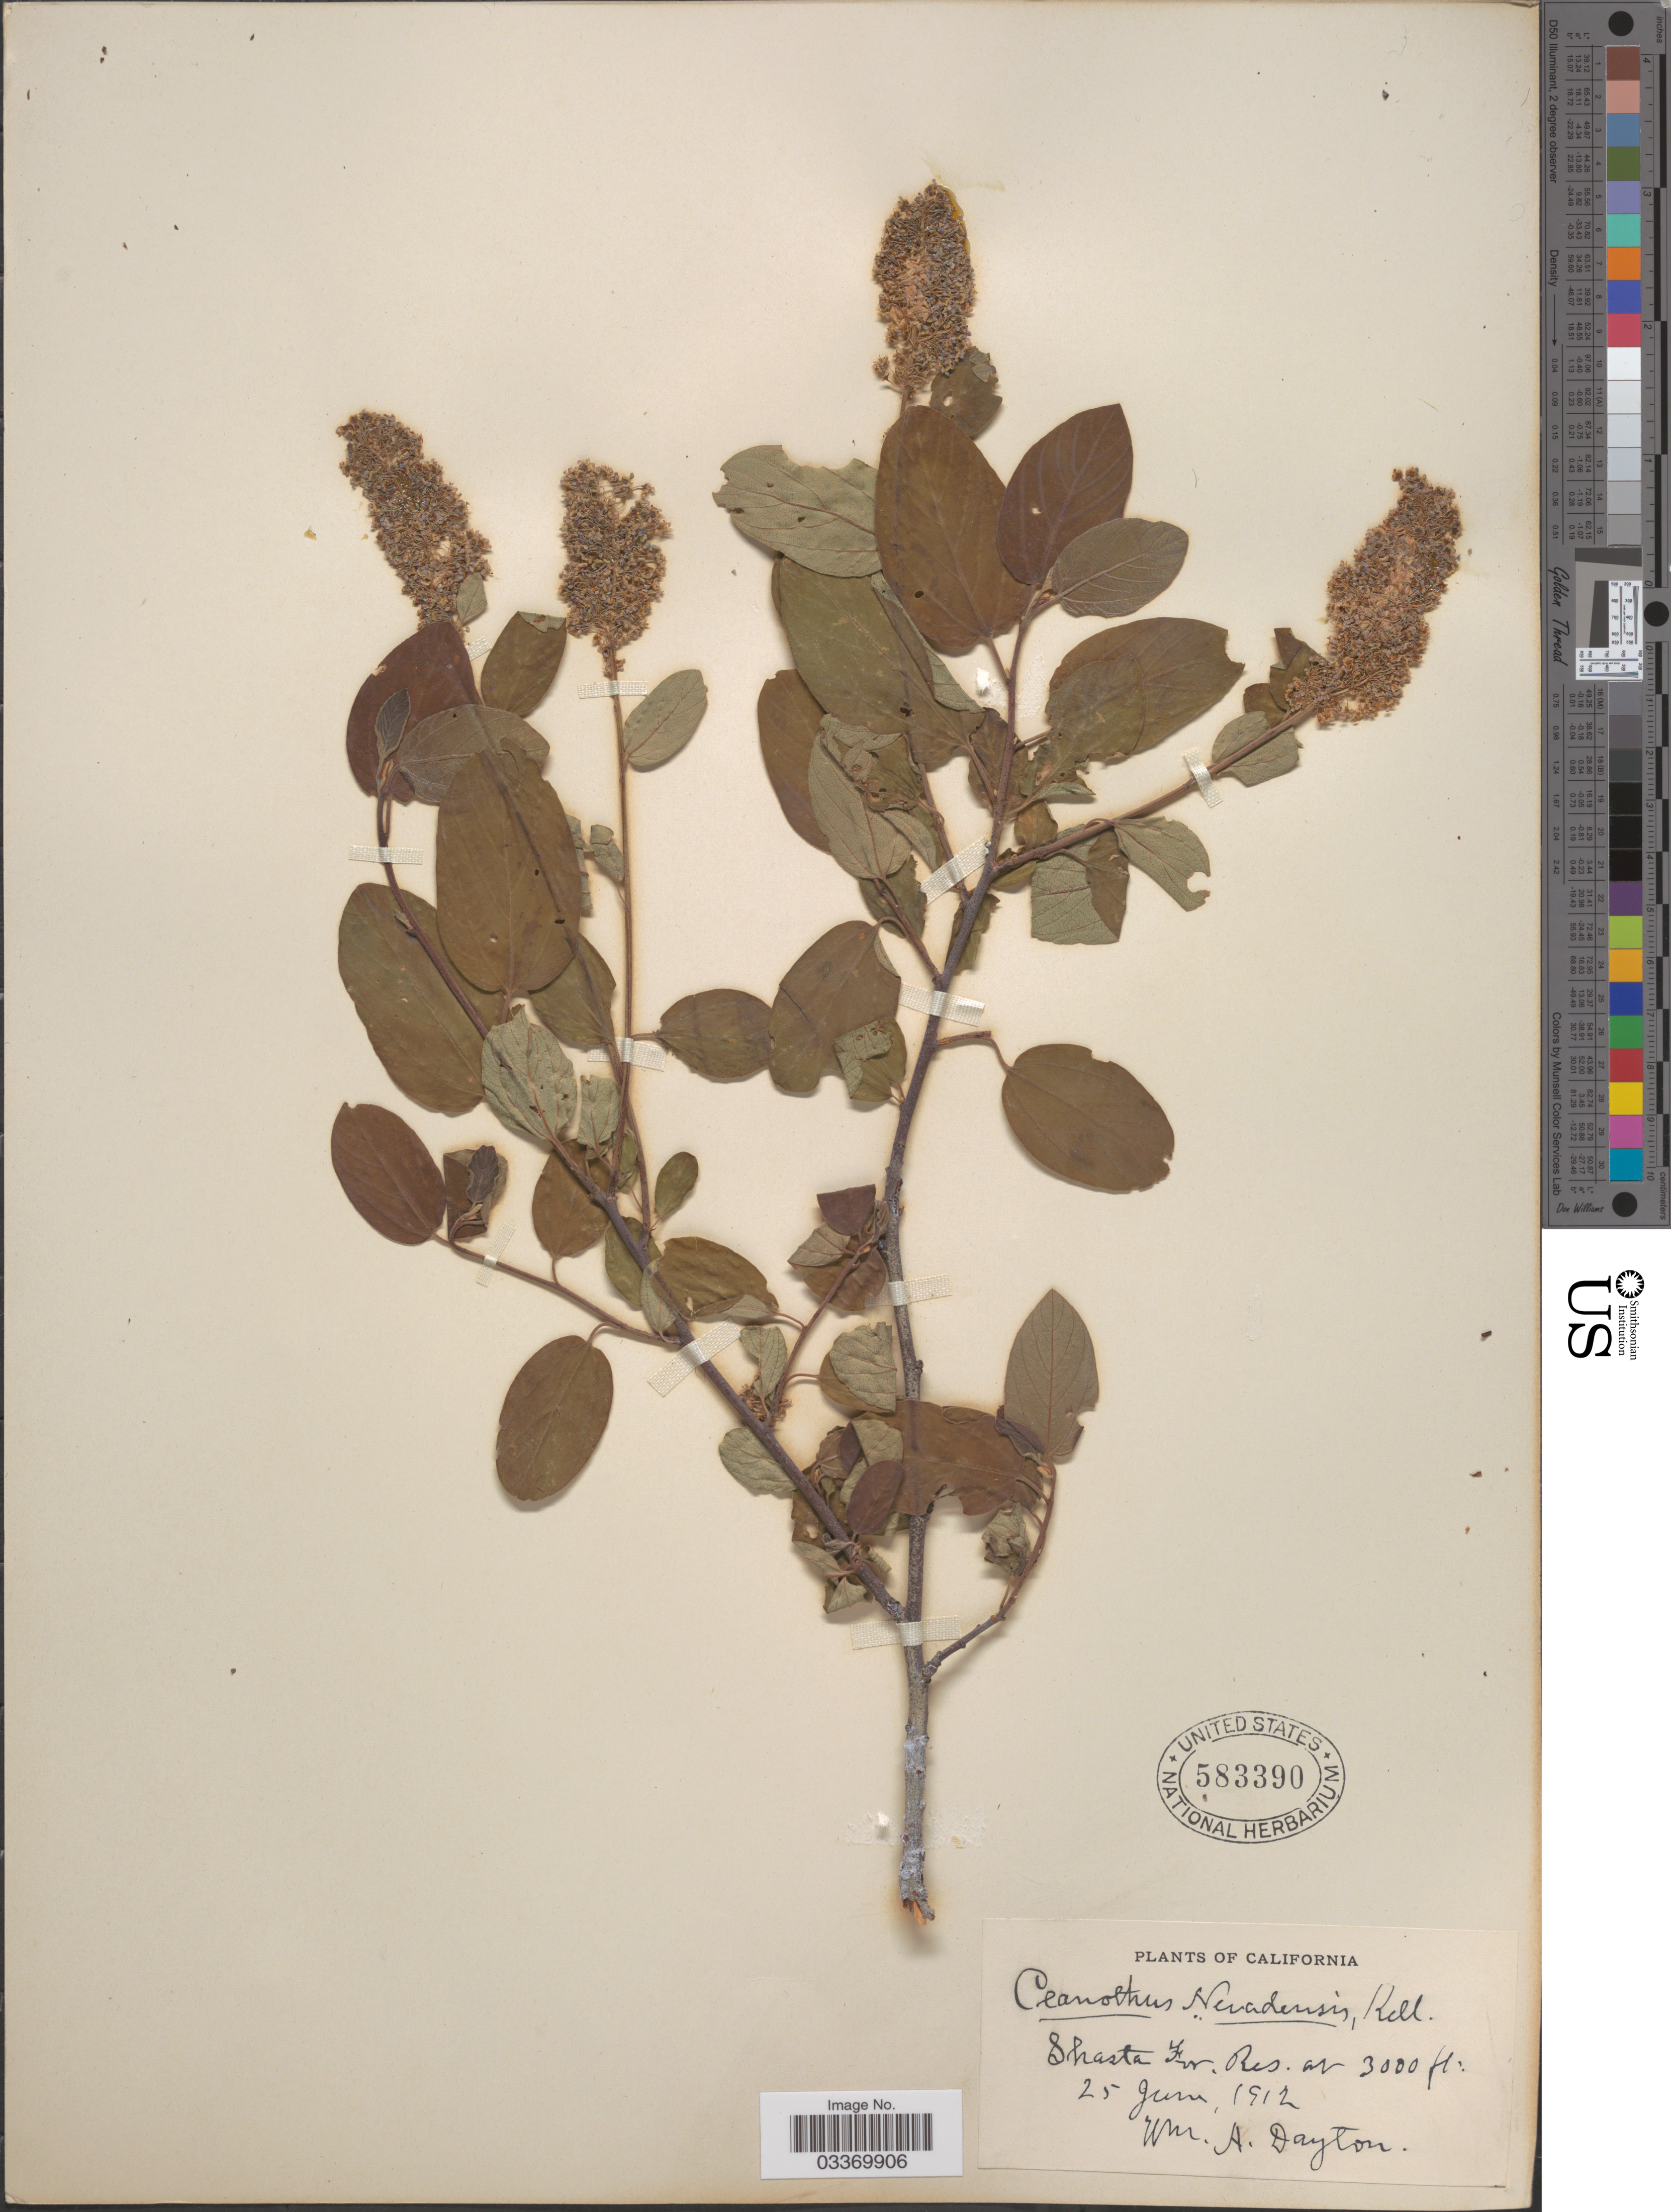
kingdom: Plantae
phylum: Tracheophyta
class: Magnoliopsida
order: Rosales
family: Rhamnaceae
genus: Ceanothus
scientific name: Ceanothus nevadensis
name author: Kellogg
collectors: W. Dayton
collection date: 1912-06-25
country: United States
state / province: California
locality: Shasta For. Res.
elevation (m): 914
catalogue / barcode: US 583390